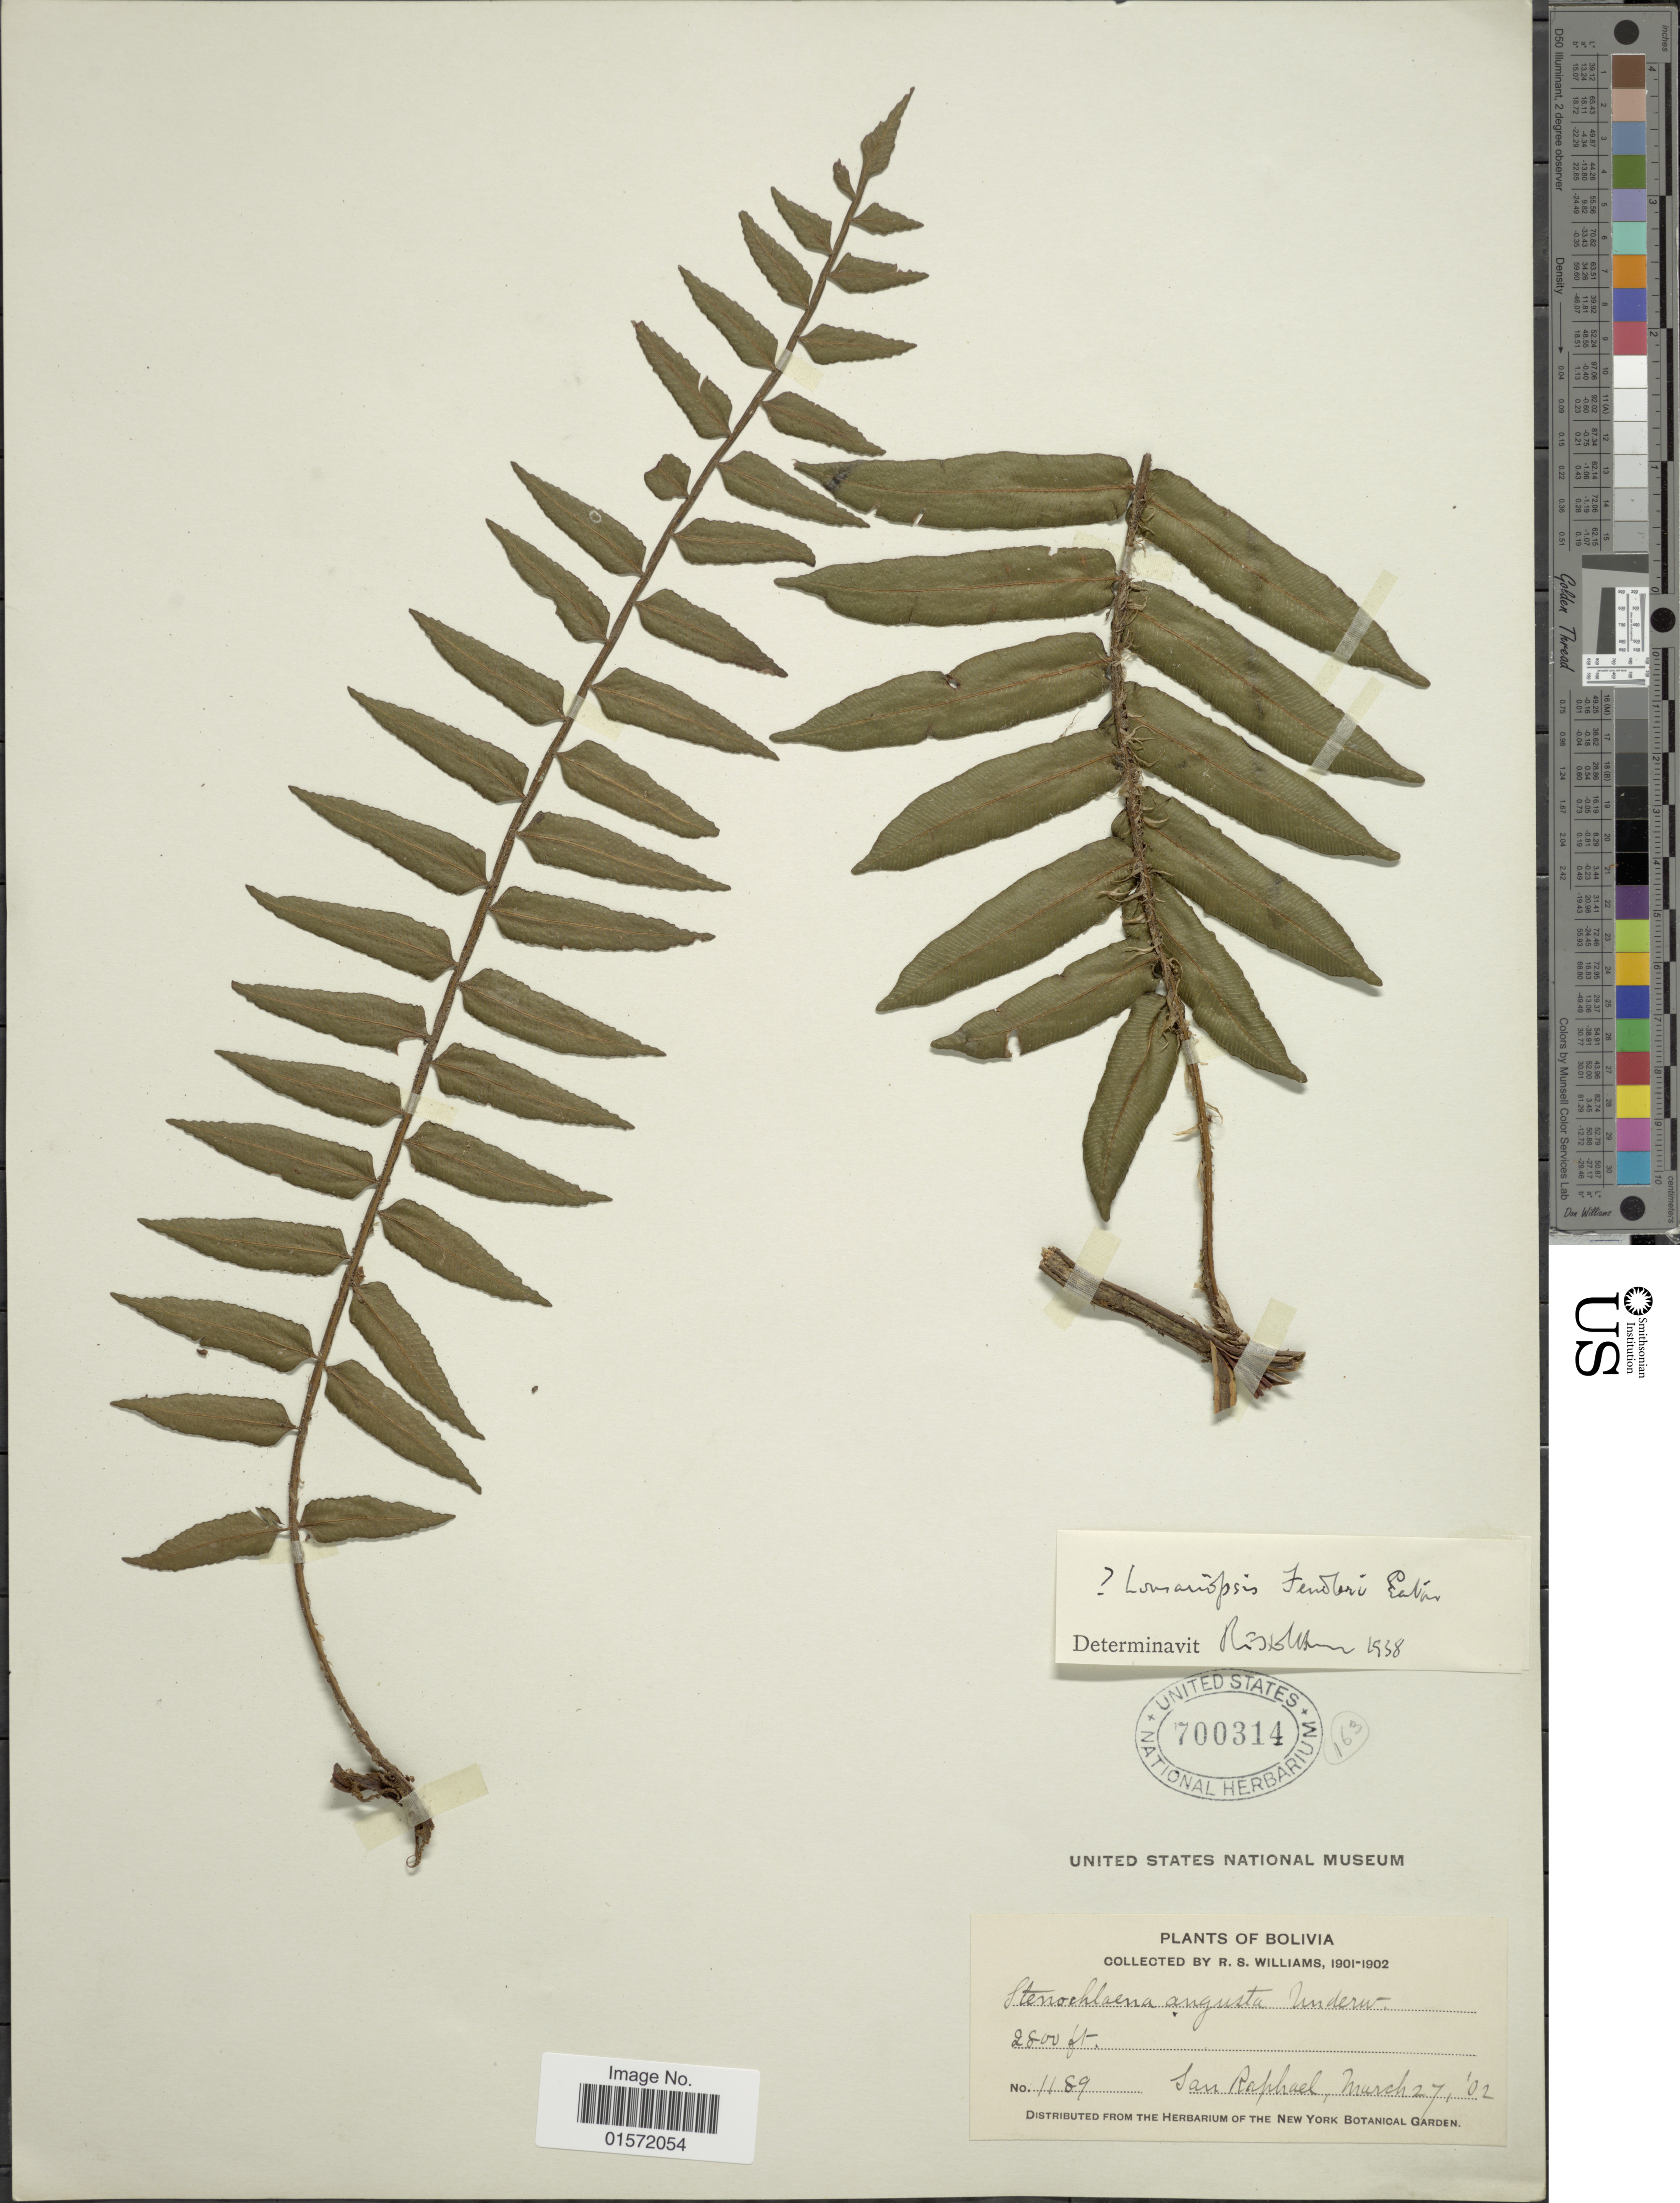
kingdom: Plantae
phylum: Tracheophyta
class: Polypodiopsida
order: Polypodiales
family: Lomariopsidaceae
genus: Lomariopsis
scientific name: Lomariopsis fendleri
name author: D.C. Eaton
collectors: R. S. Williams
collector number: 1189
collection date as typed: March 27, '02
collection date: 1902-03-27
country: Bolivia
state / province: La Paz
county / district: Franz Tamayo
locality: San Rafael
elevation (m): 853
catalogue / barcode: US 700314